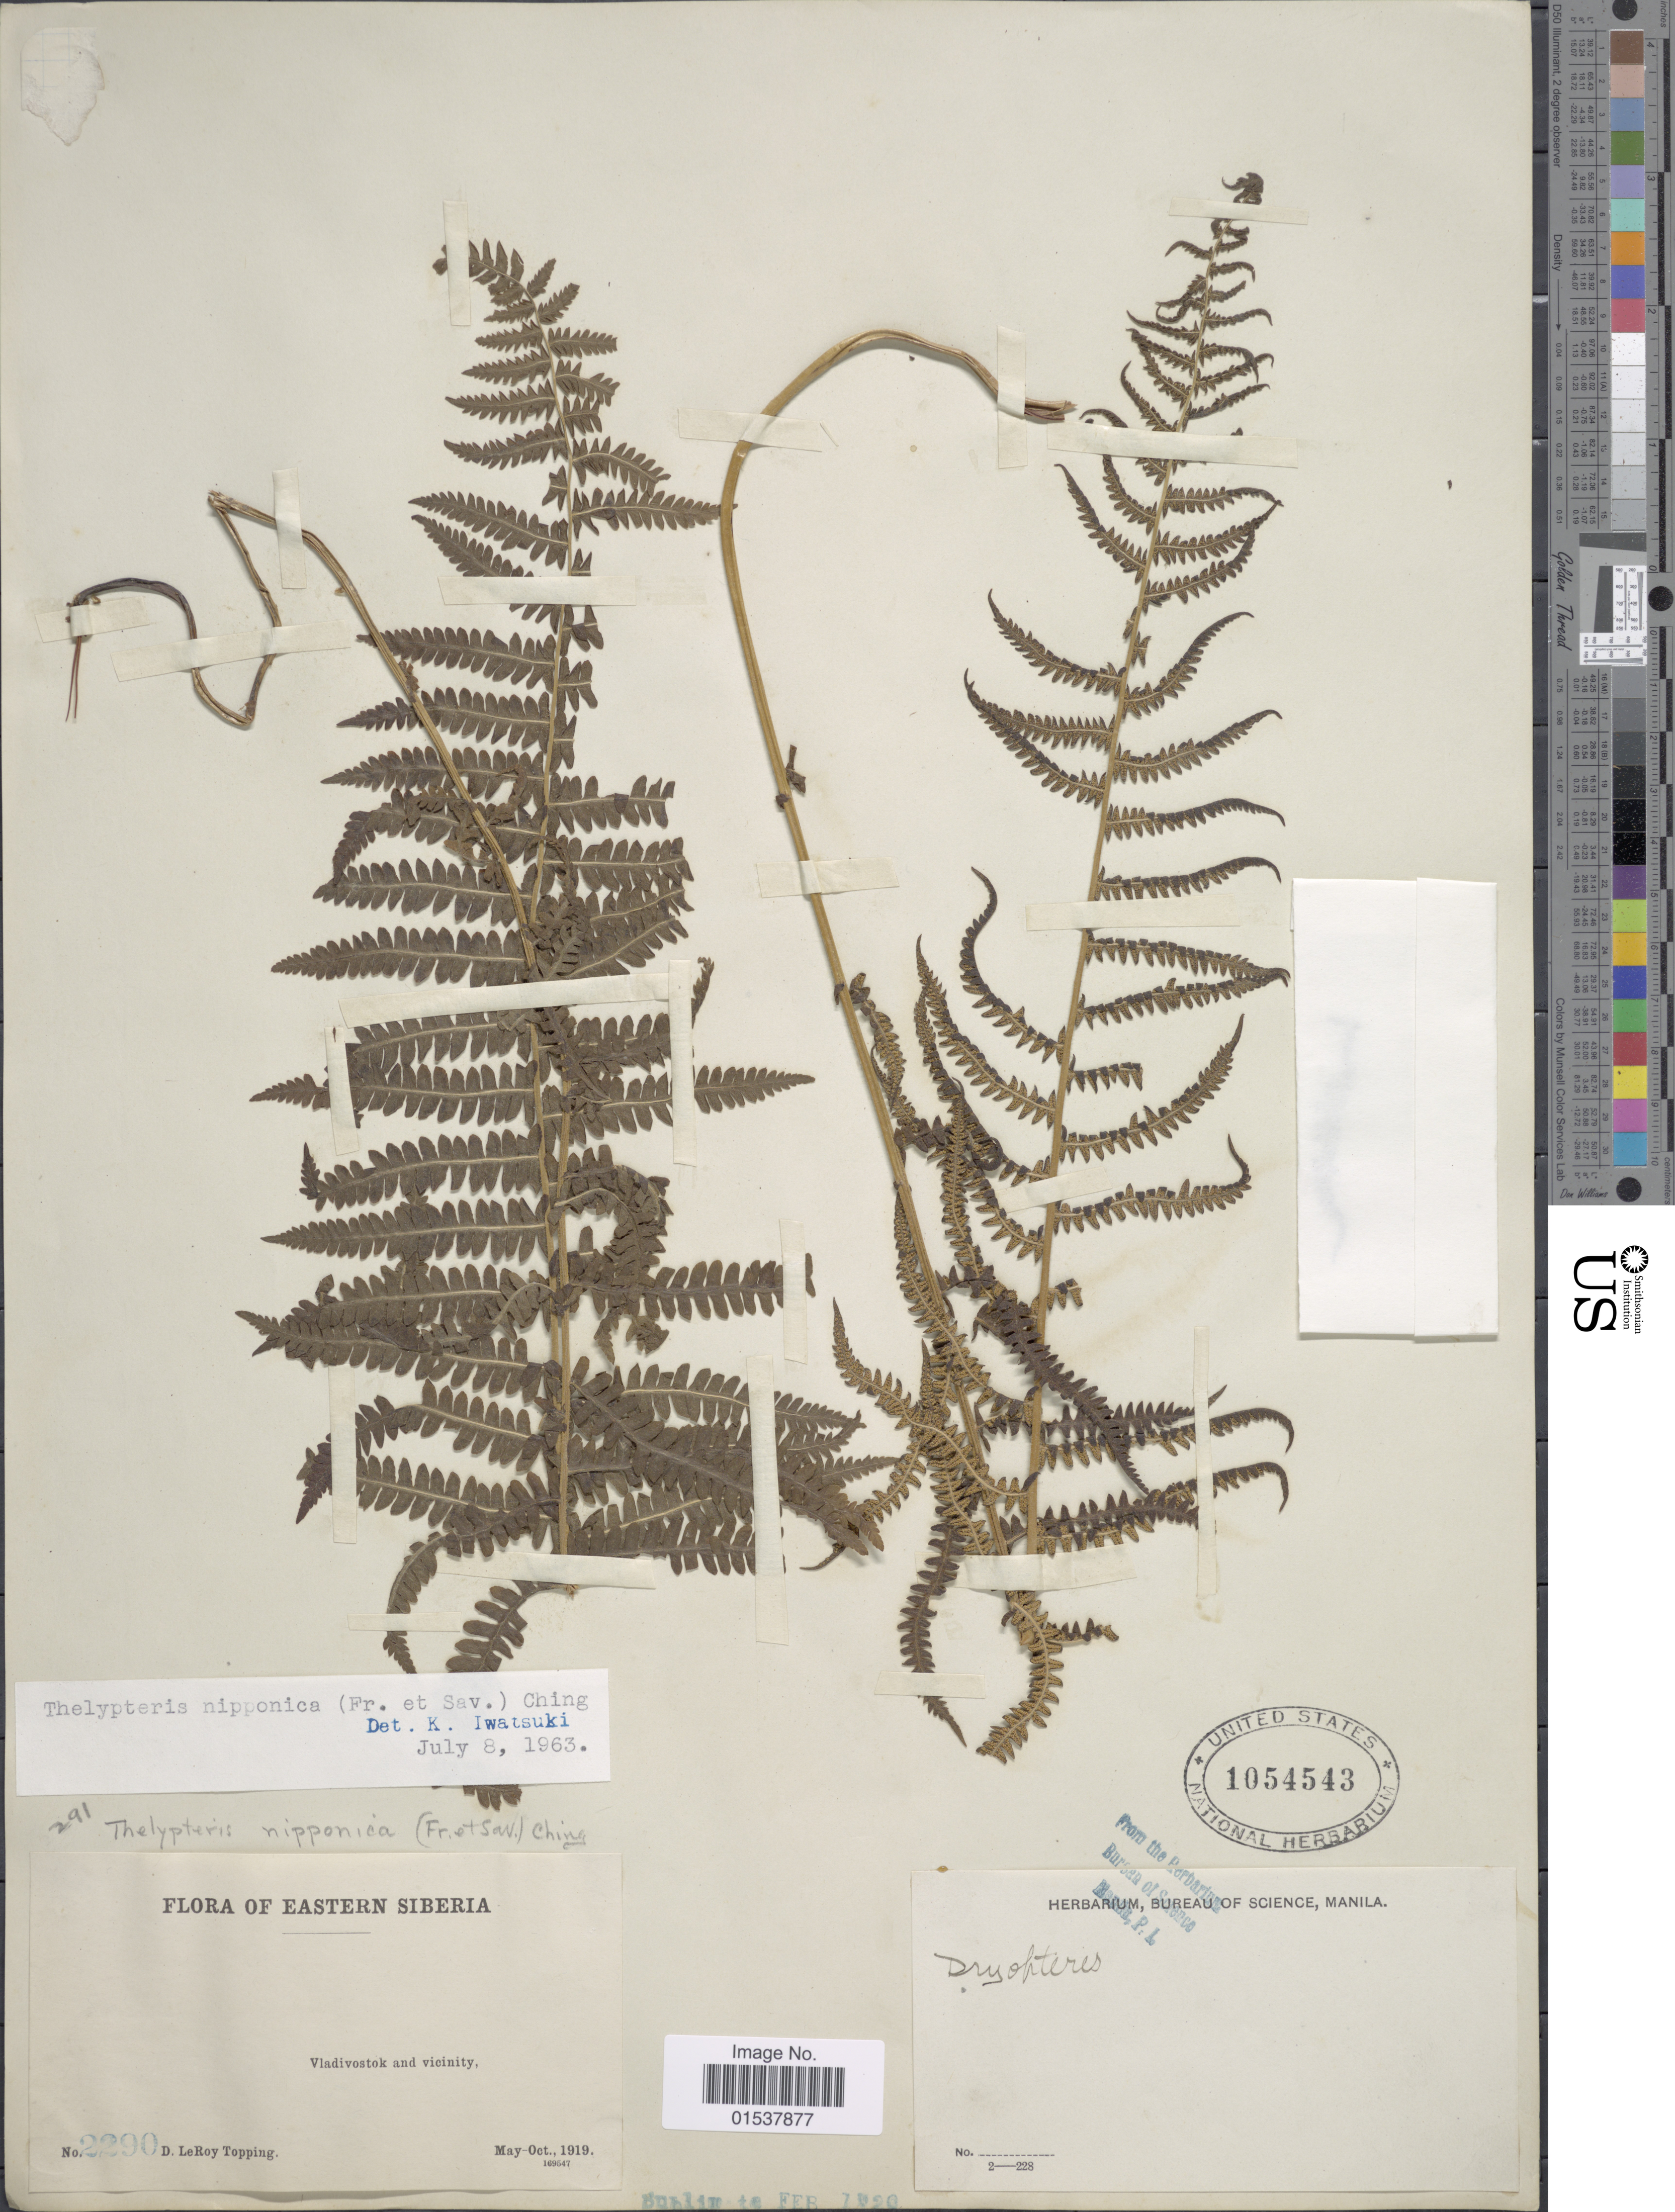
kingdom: Plantae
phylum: Tracheophyta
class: Polypodiopsida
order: Polypodiales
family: Thelypteridaceae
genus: Parathelypteris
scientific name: Parathelypteris nipponica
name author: (Franch. & Sav.) Ching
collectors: D. L. Topping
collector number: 2290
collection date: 1919-05/1919-10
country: Russian Federation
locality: Eastern Siberia, Vladivostok and vicinity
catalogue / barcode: US 1054543